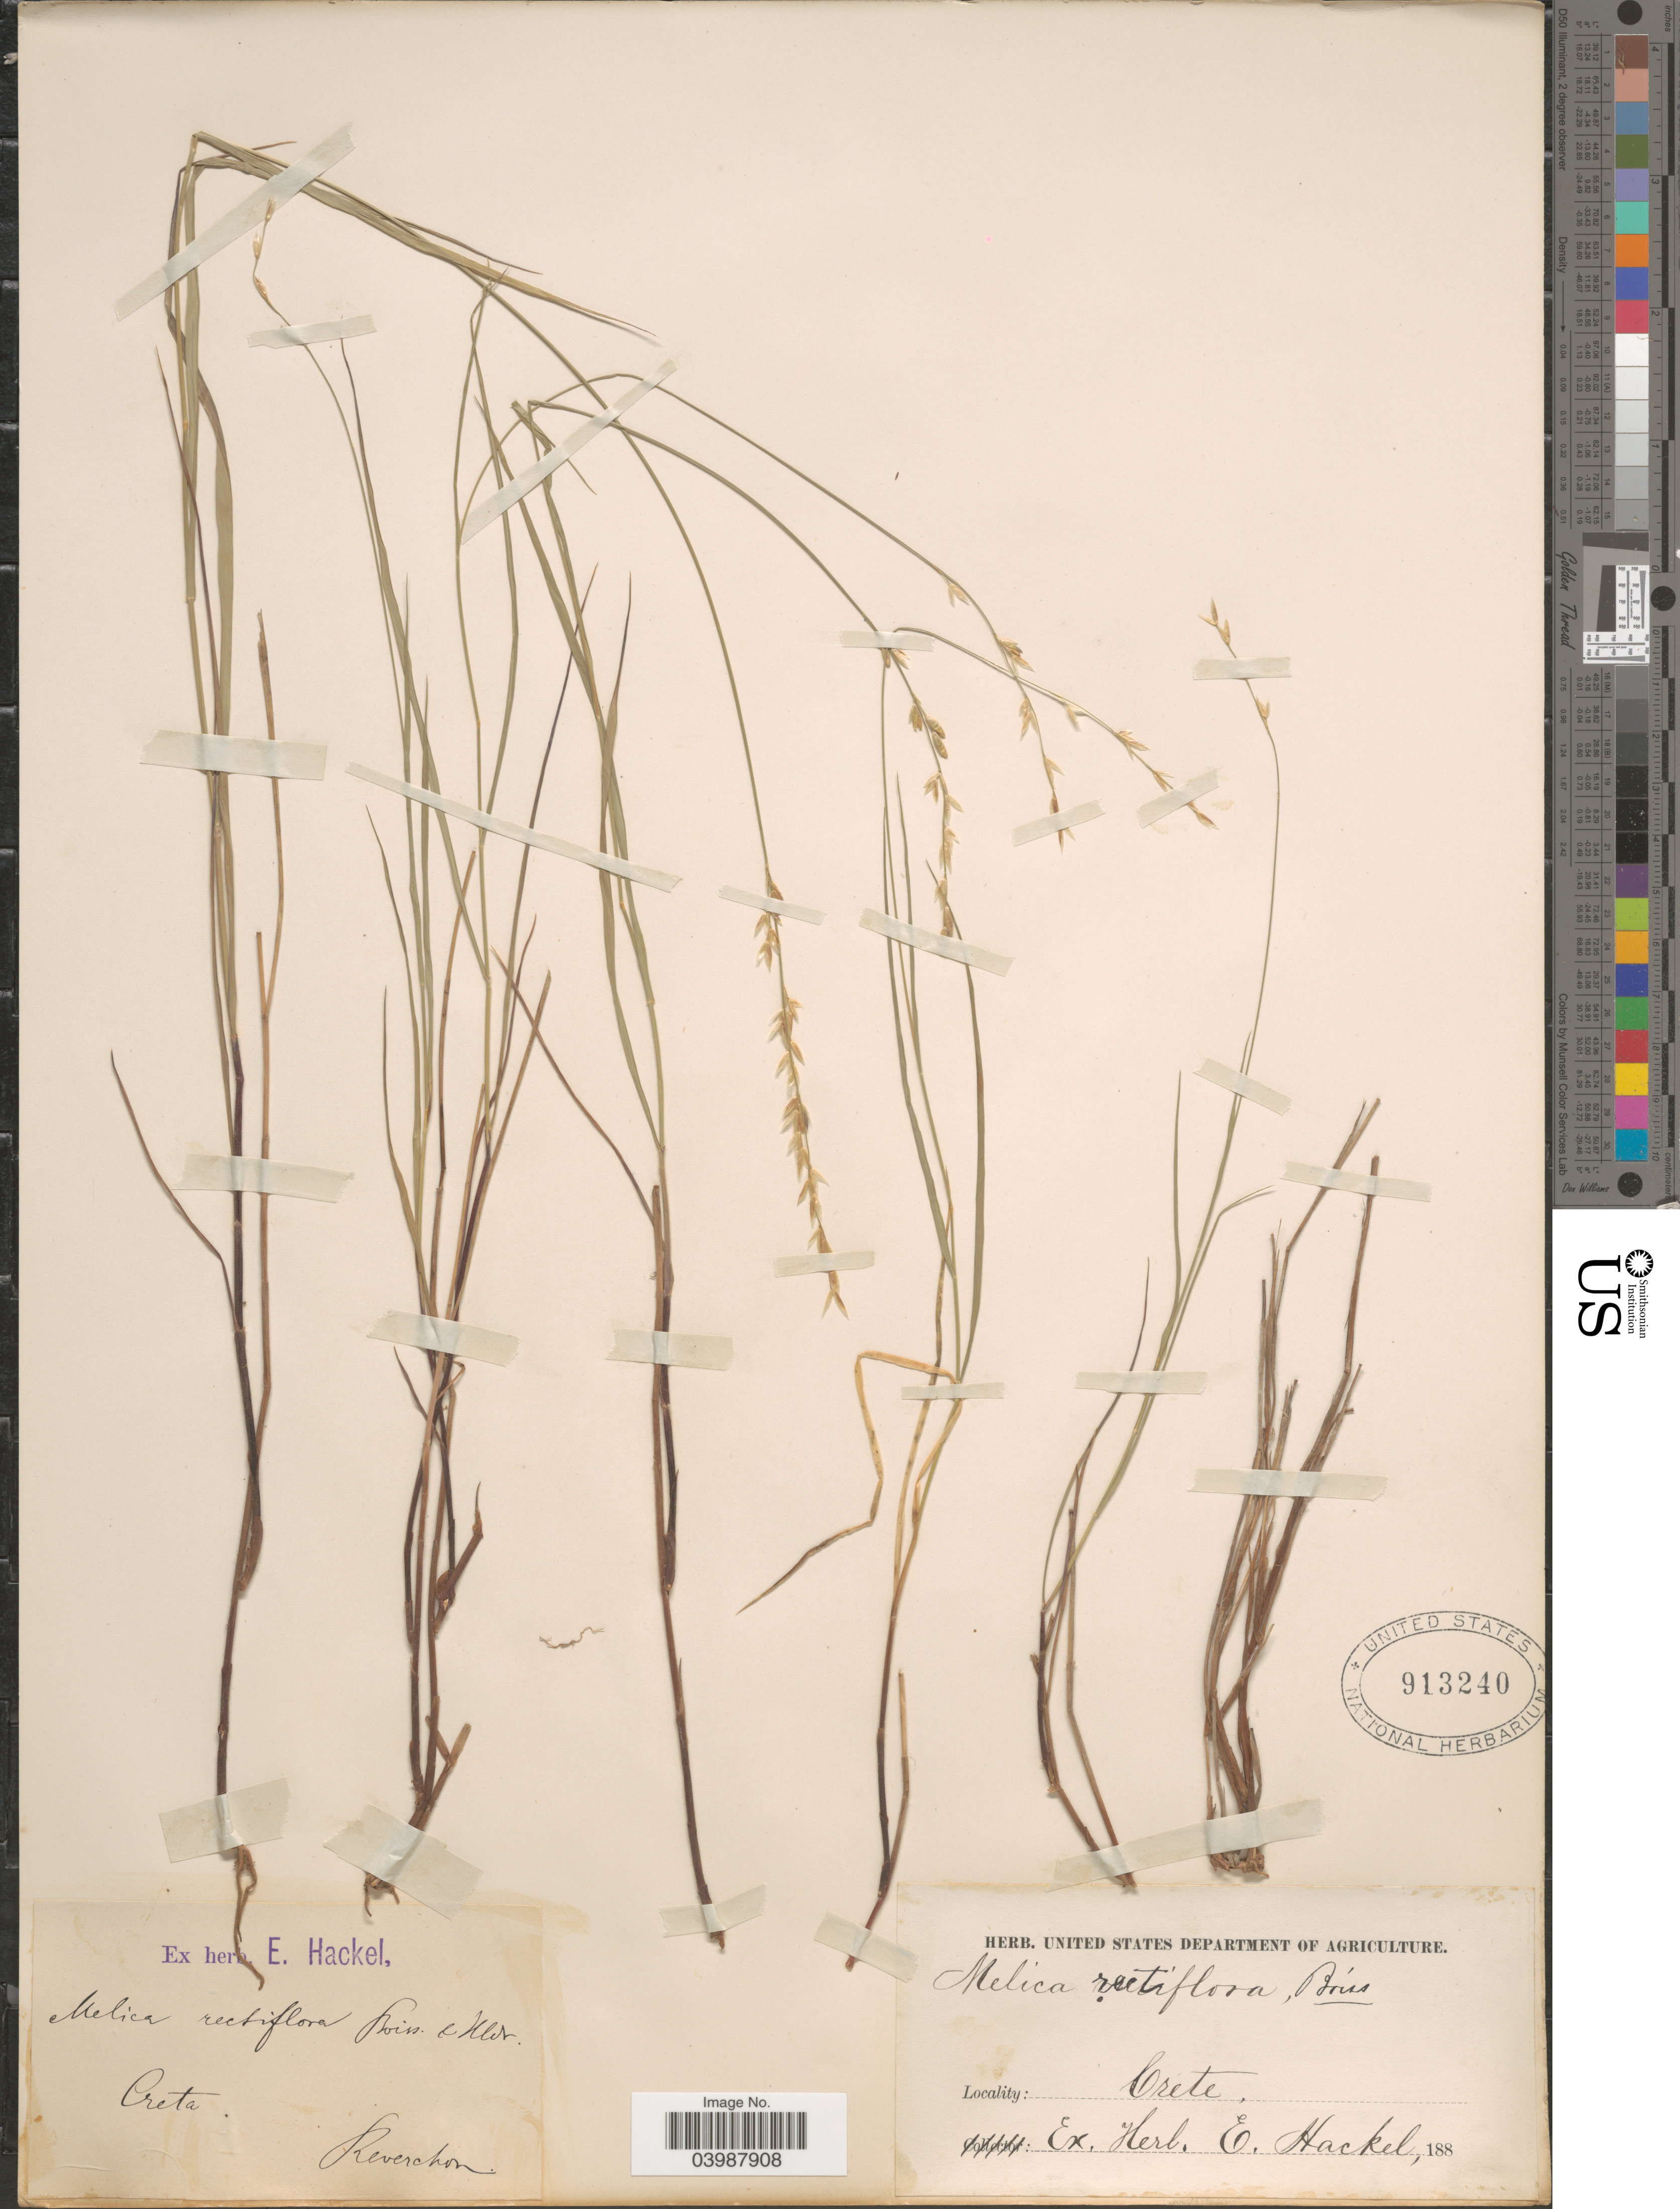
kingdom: Plantae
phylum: Tracheophyta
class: Liliopsida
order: Poales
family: Poaceae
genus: Melica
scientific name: Melica rectiflora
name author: Boiss. & Heldr.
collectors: -. Reverchon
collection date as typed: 188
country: Greece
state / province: Crete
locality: Creta.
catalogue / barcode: US 913240